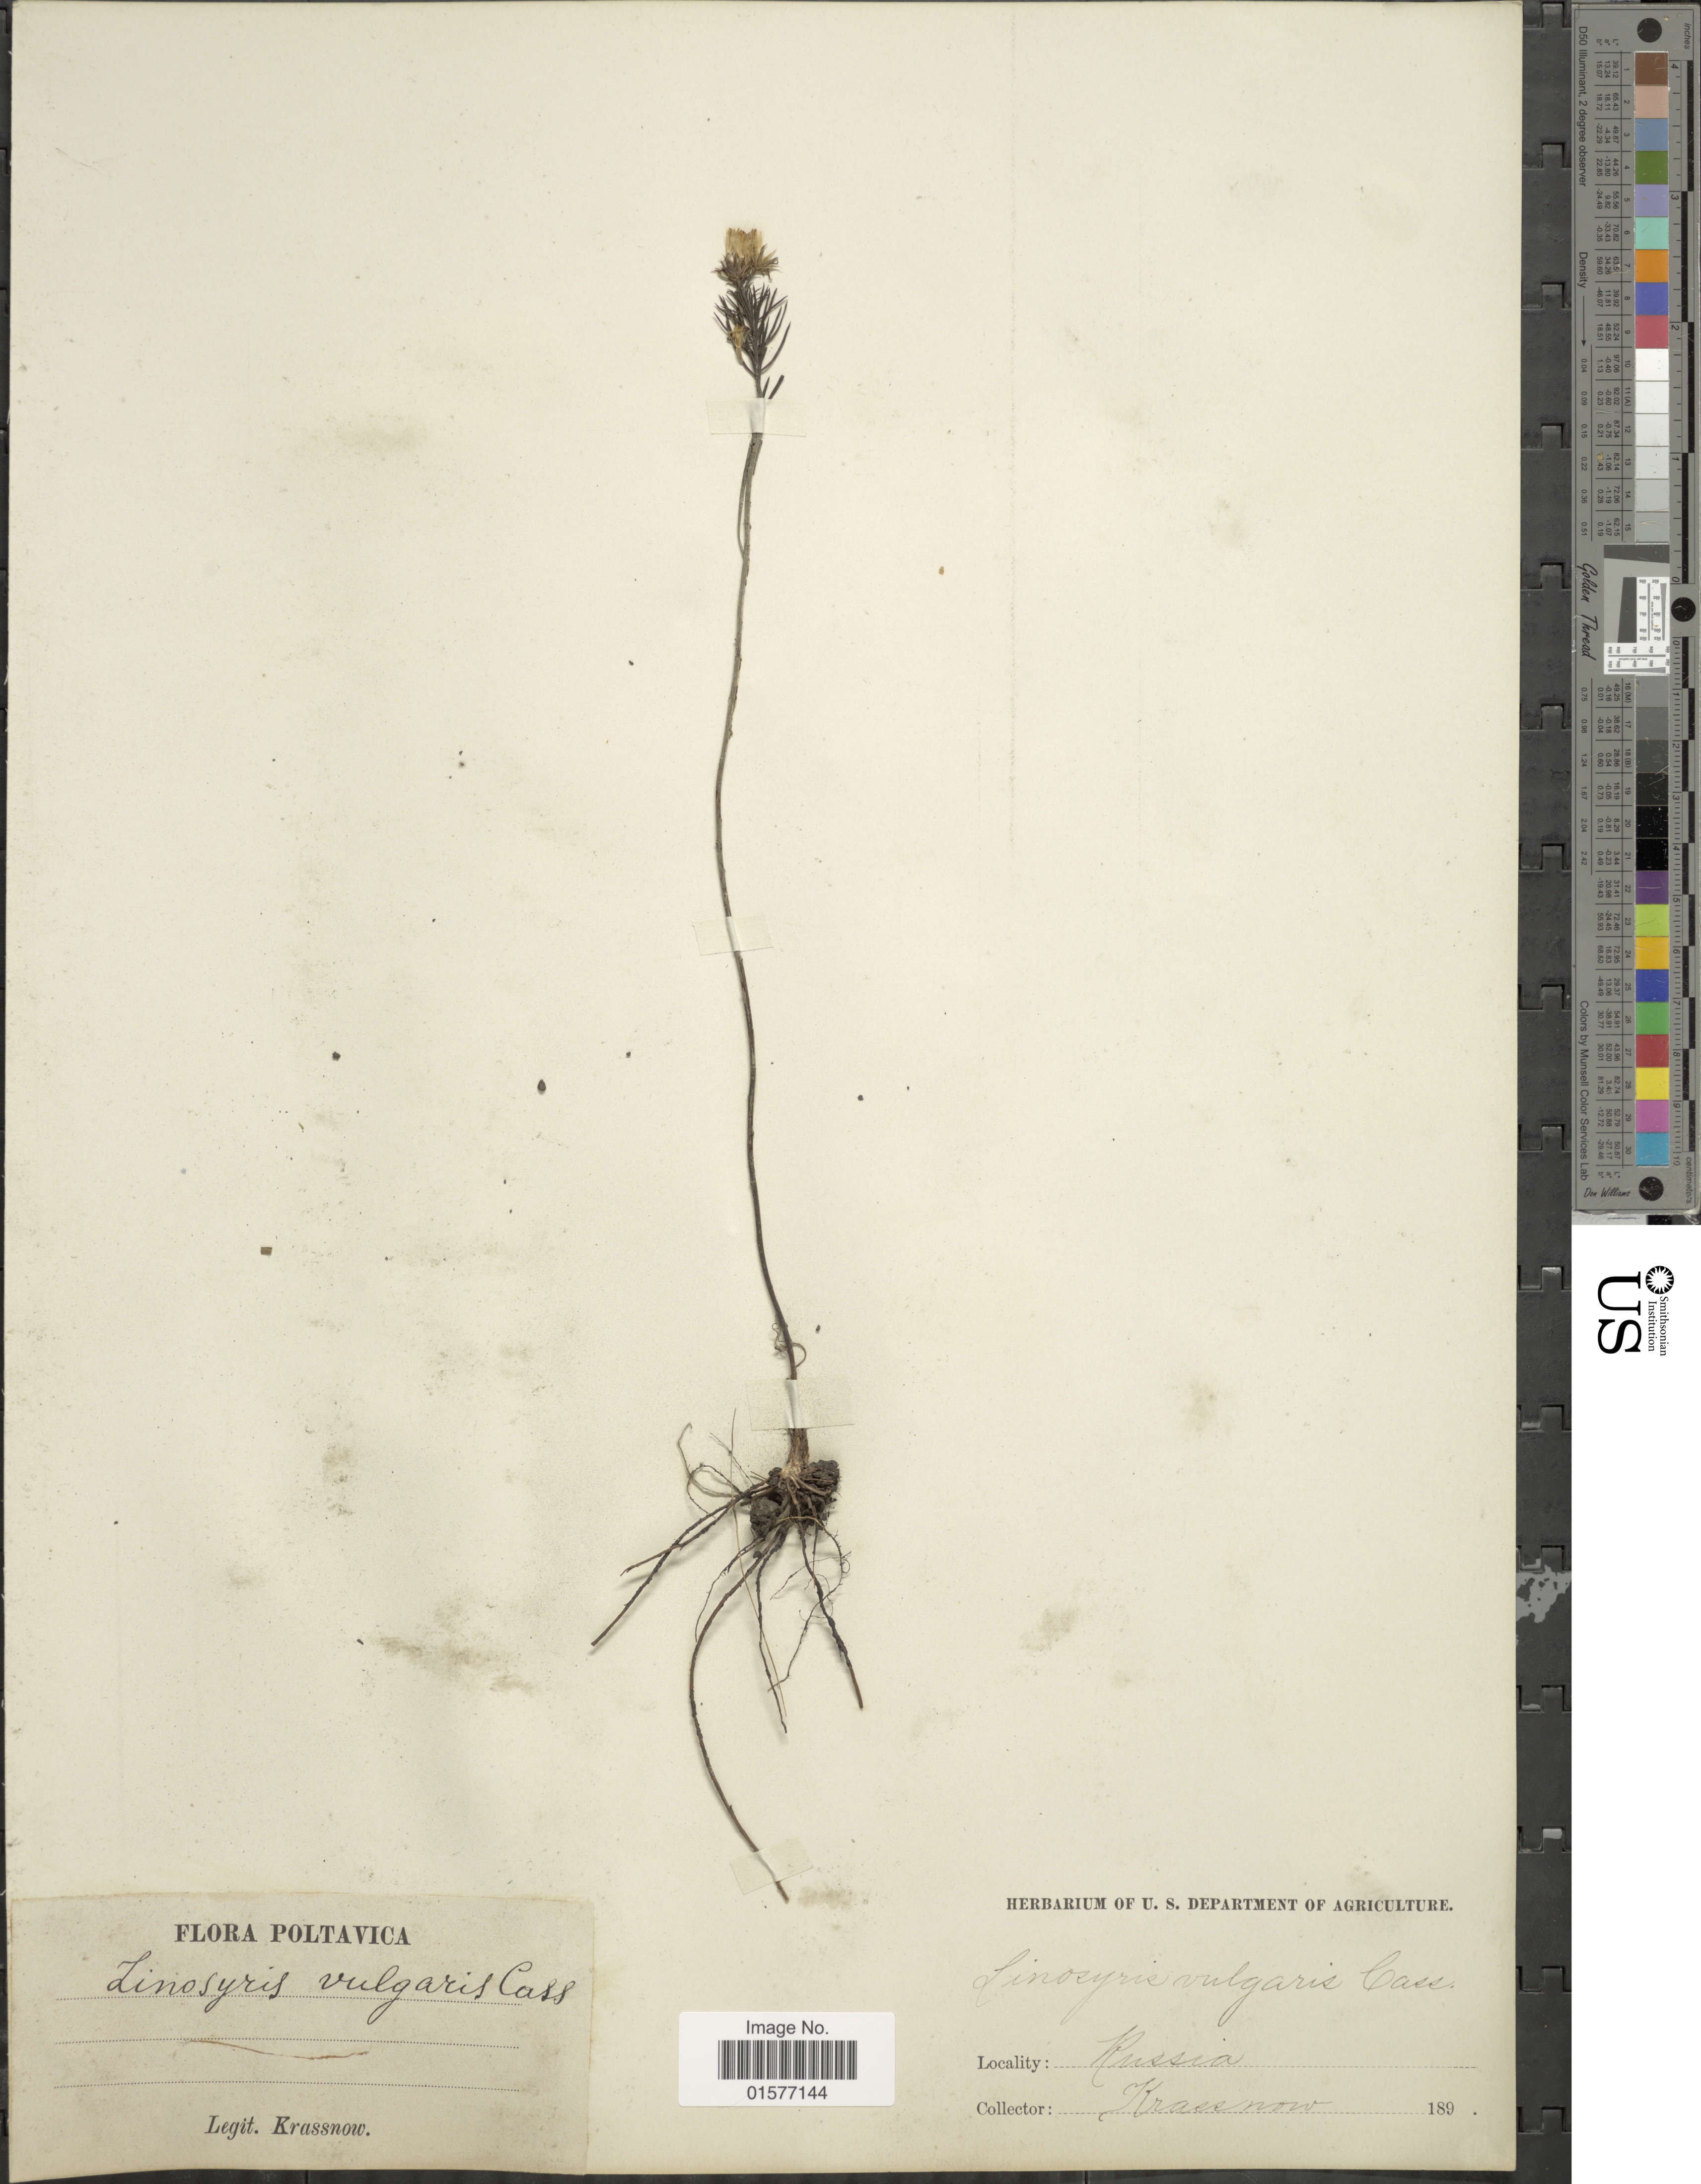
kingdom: Plantae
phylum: Tracheophyta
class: Magnoliopsida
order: Asterales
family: Asteraceae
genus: Linosyris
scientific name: Linosyris vulgaris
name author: Cass. ex Less.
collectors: -. Krassnow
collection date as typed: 189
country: Ukraine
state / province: Poltava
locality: Poltavica